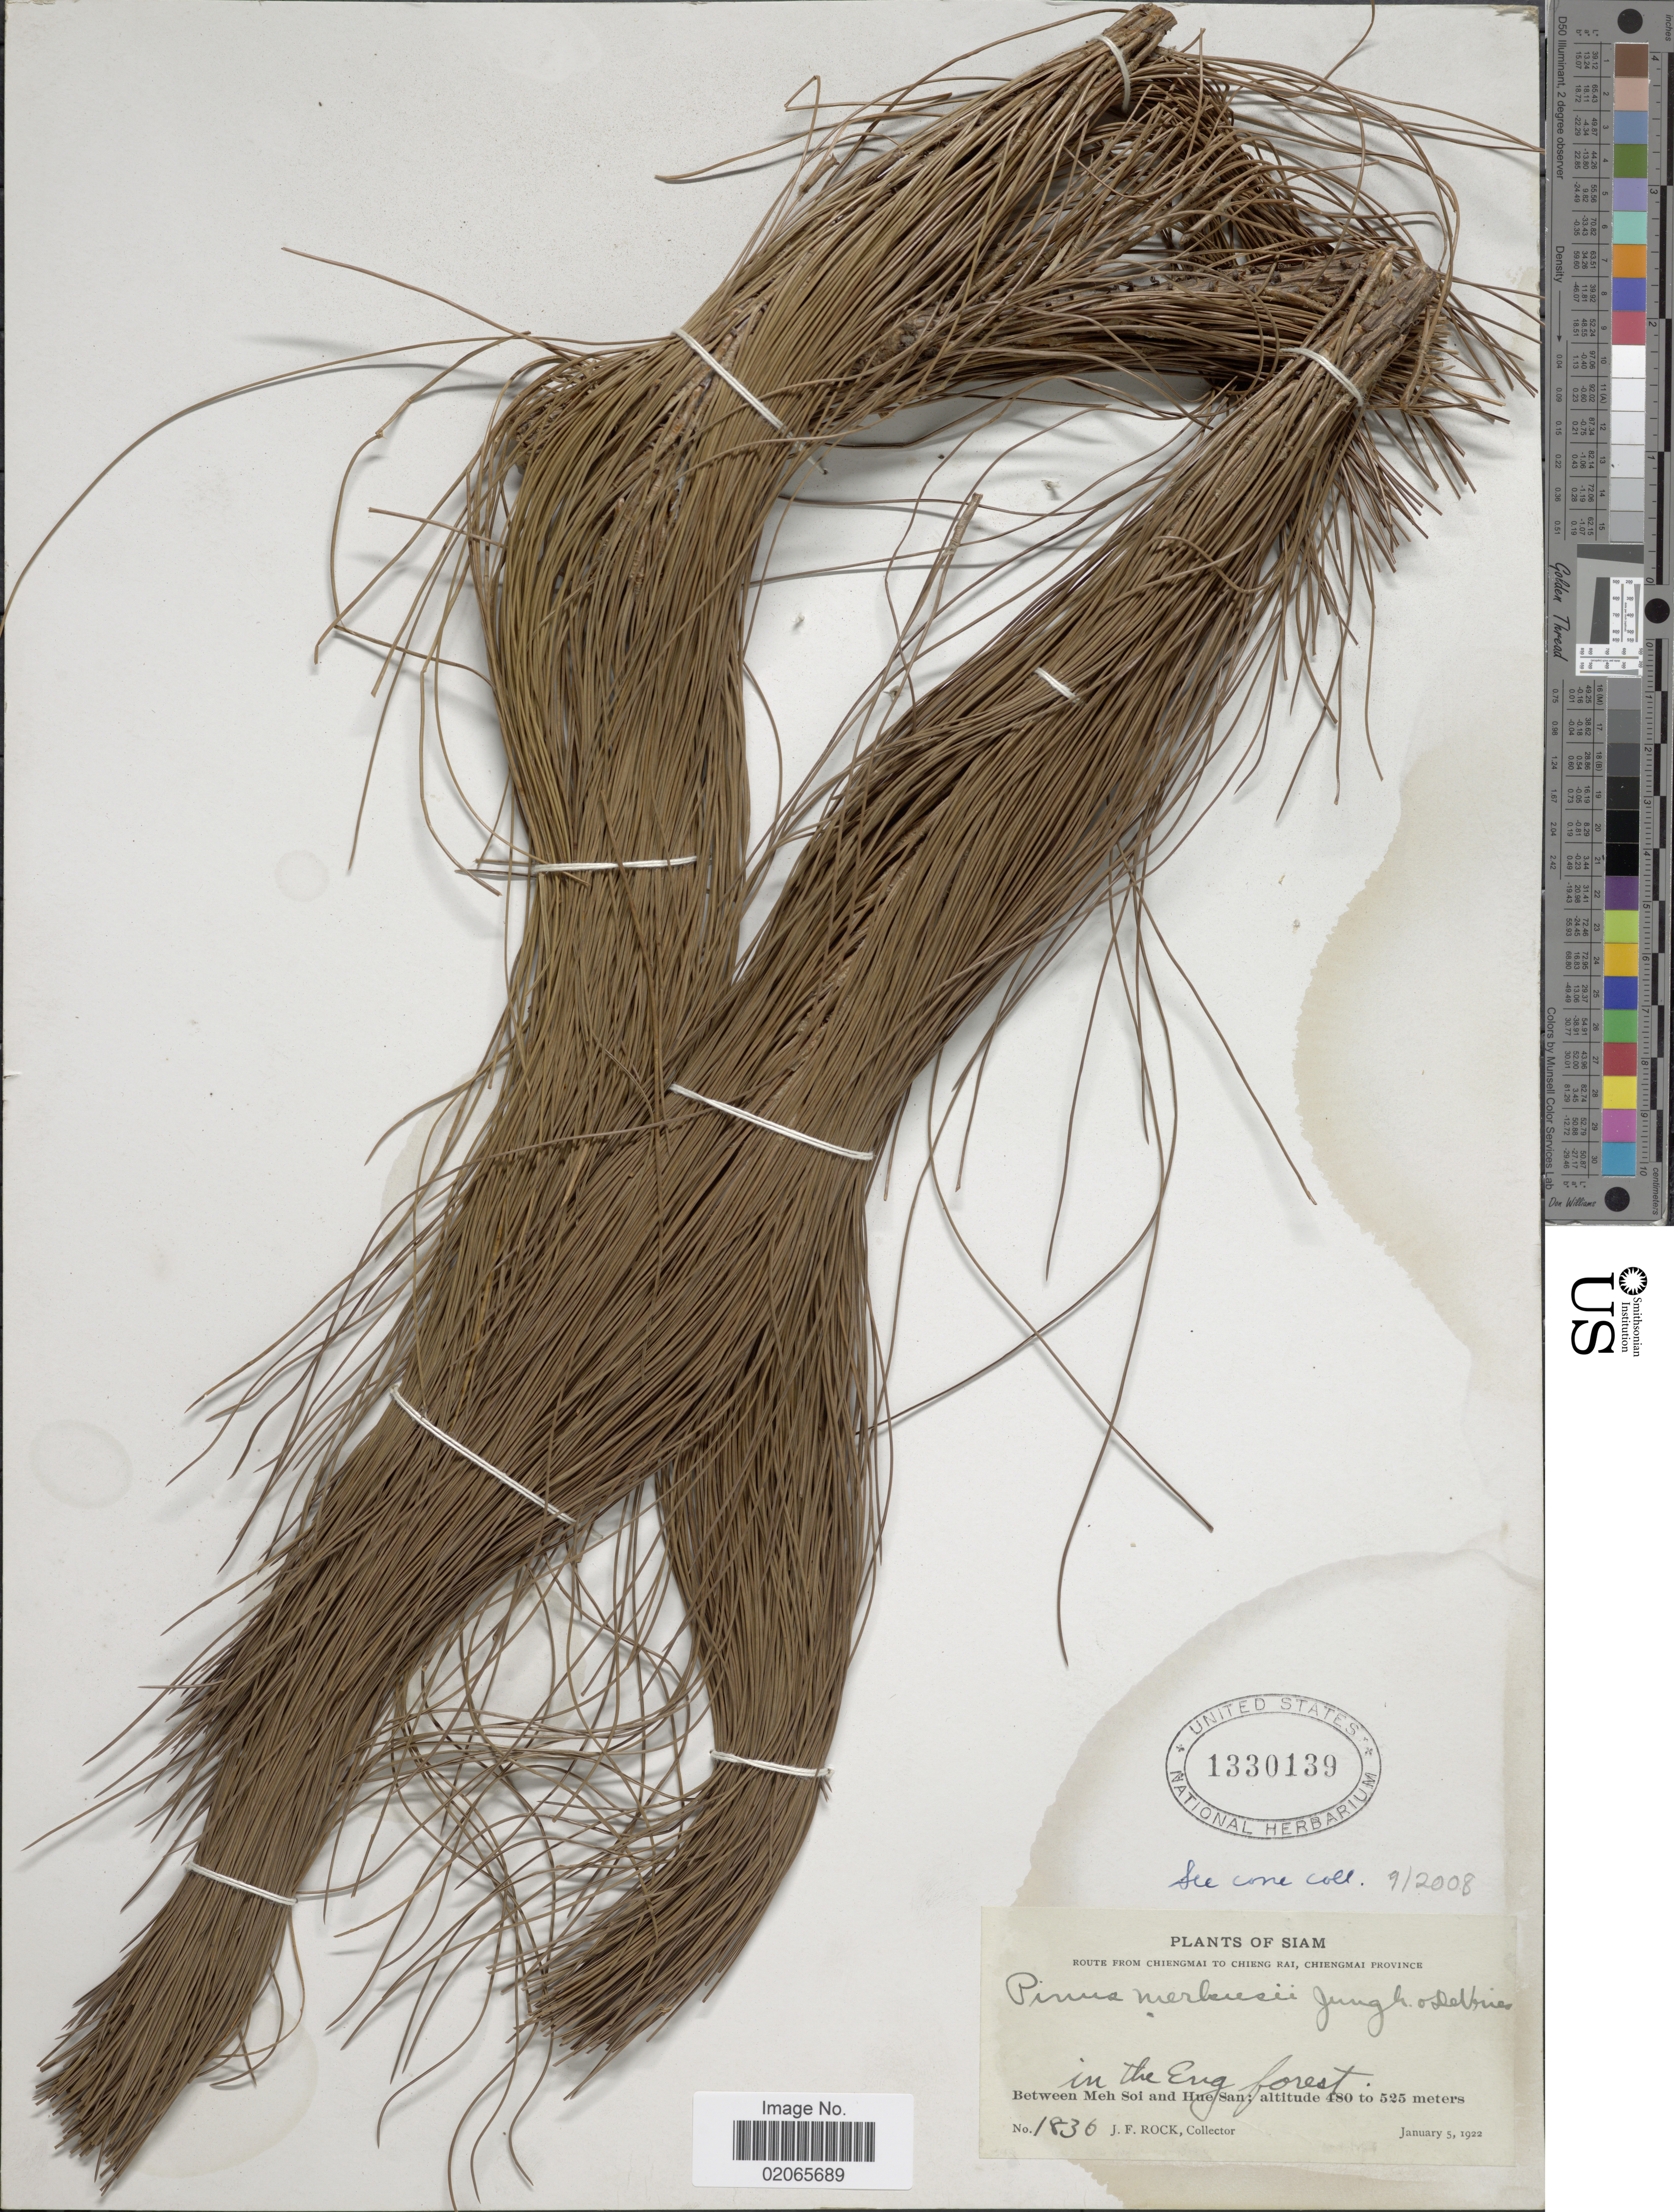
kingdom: Plantae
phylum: Tracheophyta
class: Pinopsida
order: Pinales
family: Pinaceae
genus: Pinus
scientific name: Pinus merkusii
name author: Jungh. & DeVries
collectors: J. Rock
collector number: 1836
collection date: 1922-01-05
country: Thailand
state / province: Chiang Mai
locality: Route from Chiengmai to Chieng Rai, Chiengmai Province, In the Eng Forest, Between Meh Soi and HueSan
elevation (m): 480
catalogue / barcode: US 1330139